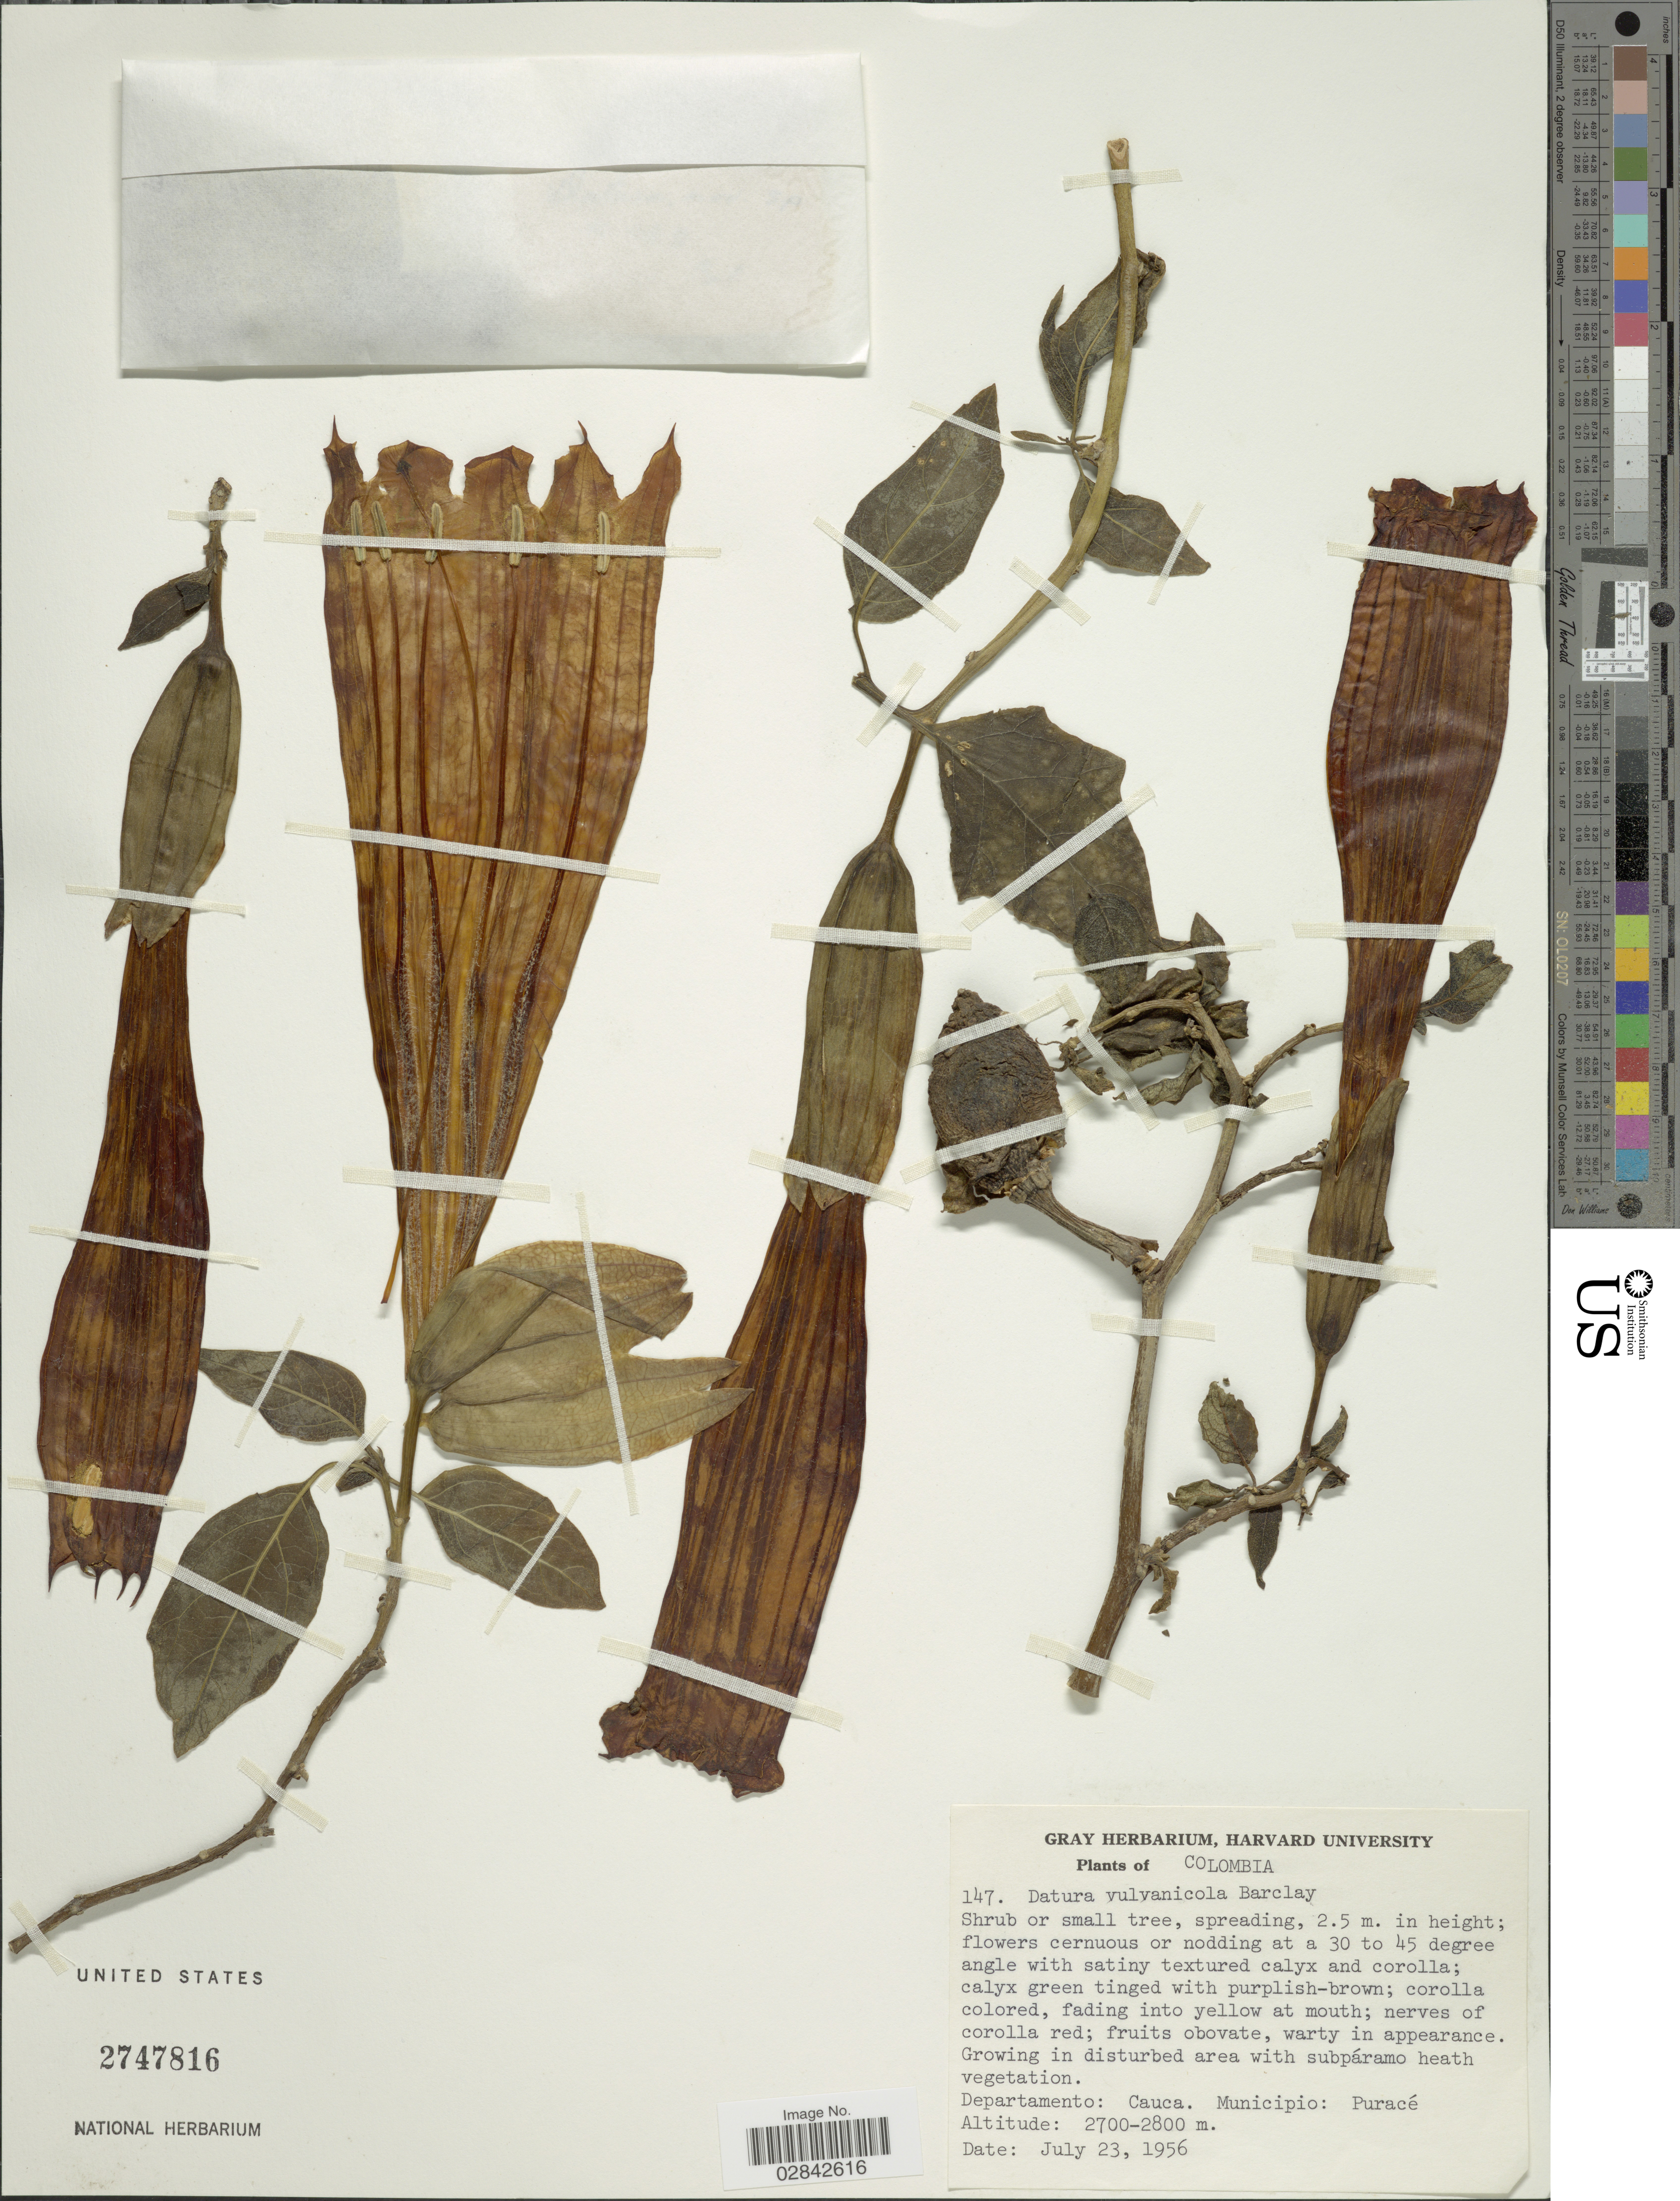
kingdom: Plantae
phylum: Tracheophyta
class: Magnoliopsida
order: Solanales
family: Solanaceae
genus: Brugmansia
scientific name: Brugmansia vulcanicola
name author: (A.S. Barclay) R.E. Schult.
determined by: (US) Smithsonian Institution - National Museum of Natural History - Department of Botany (UNITED STATES)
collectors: ex herb. Gray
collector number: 147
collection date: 1956-07-23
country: Colombia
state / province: Cauca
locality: Departamento: Cauca, Municipio: Puracé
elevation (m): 2700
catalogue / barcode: US 2747816